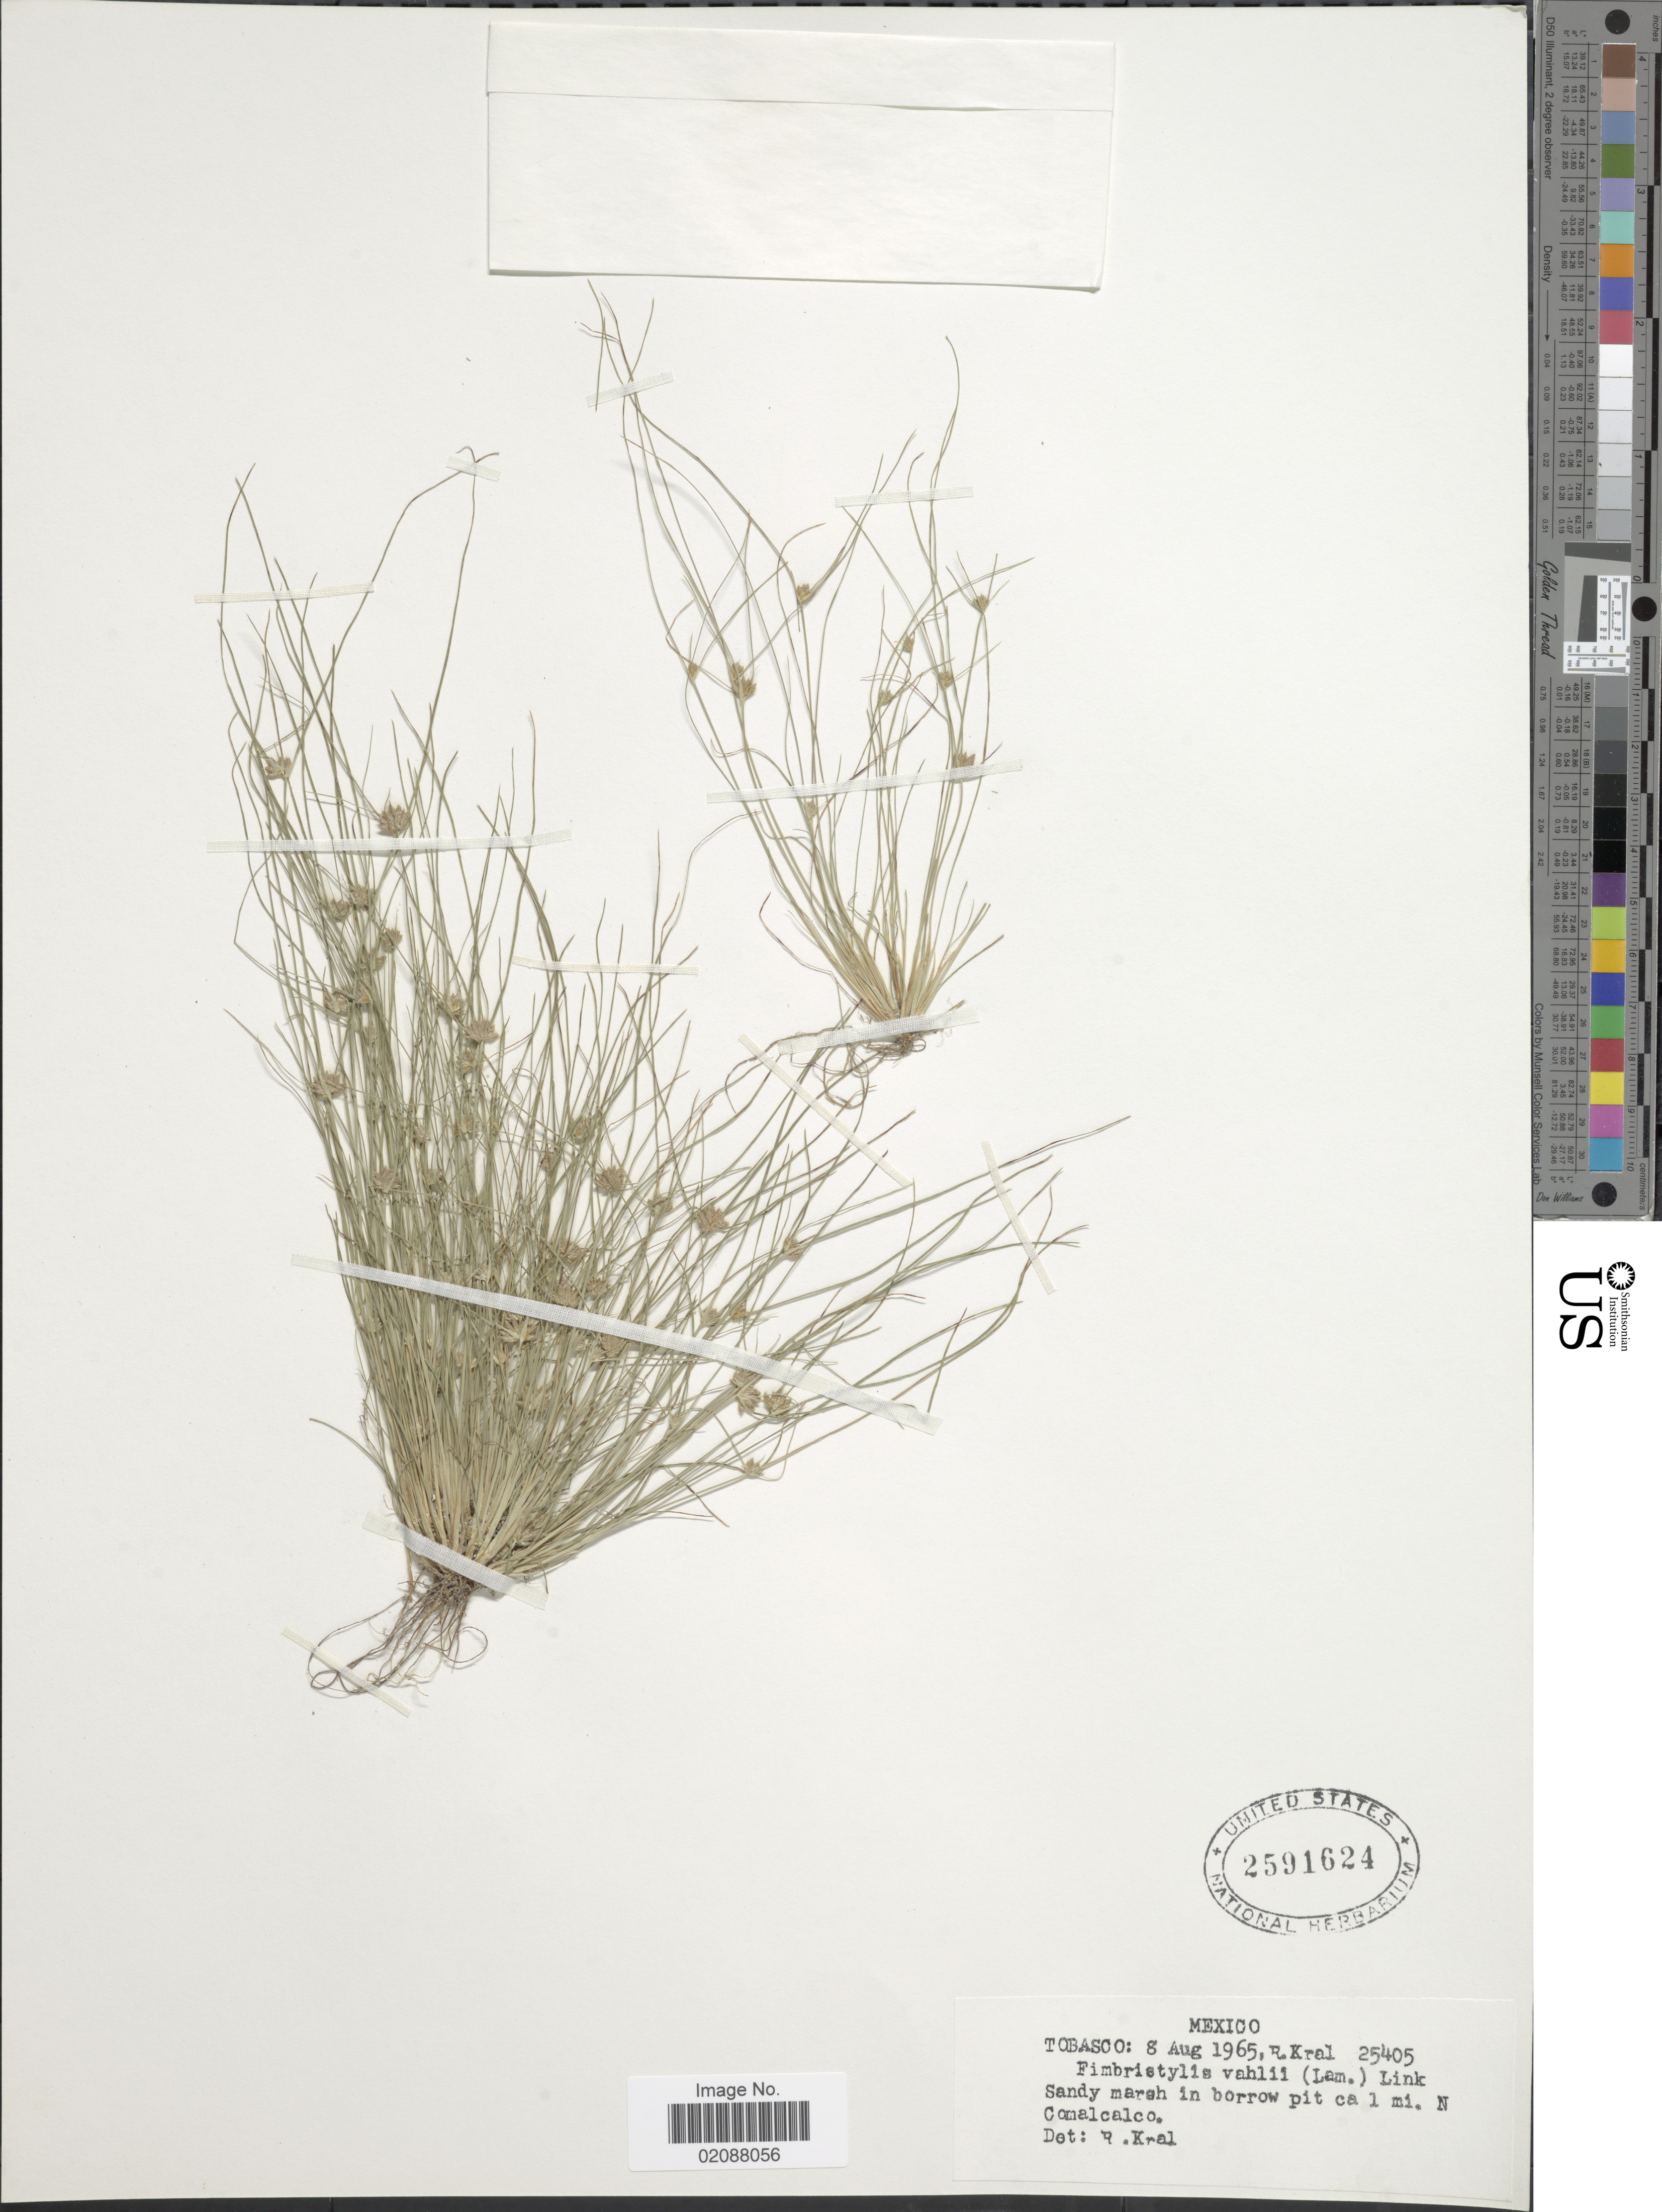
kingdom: Plantae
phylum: Tracheophyta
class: Liliopsida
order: Poales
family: Cyperaceae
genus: Fimbristylis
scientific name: Fimbristylis vahlii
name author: (Lam.) Link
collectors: R. Kral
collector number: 25405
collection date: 1965-08-08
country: Mexico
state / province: Tabasco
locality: Sandy marsh in barrow pit ca 1 mi. N Comalcalco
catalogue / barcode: US 2591624